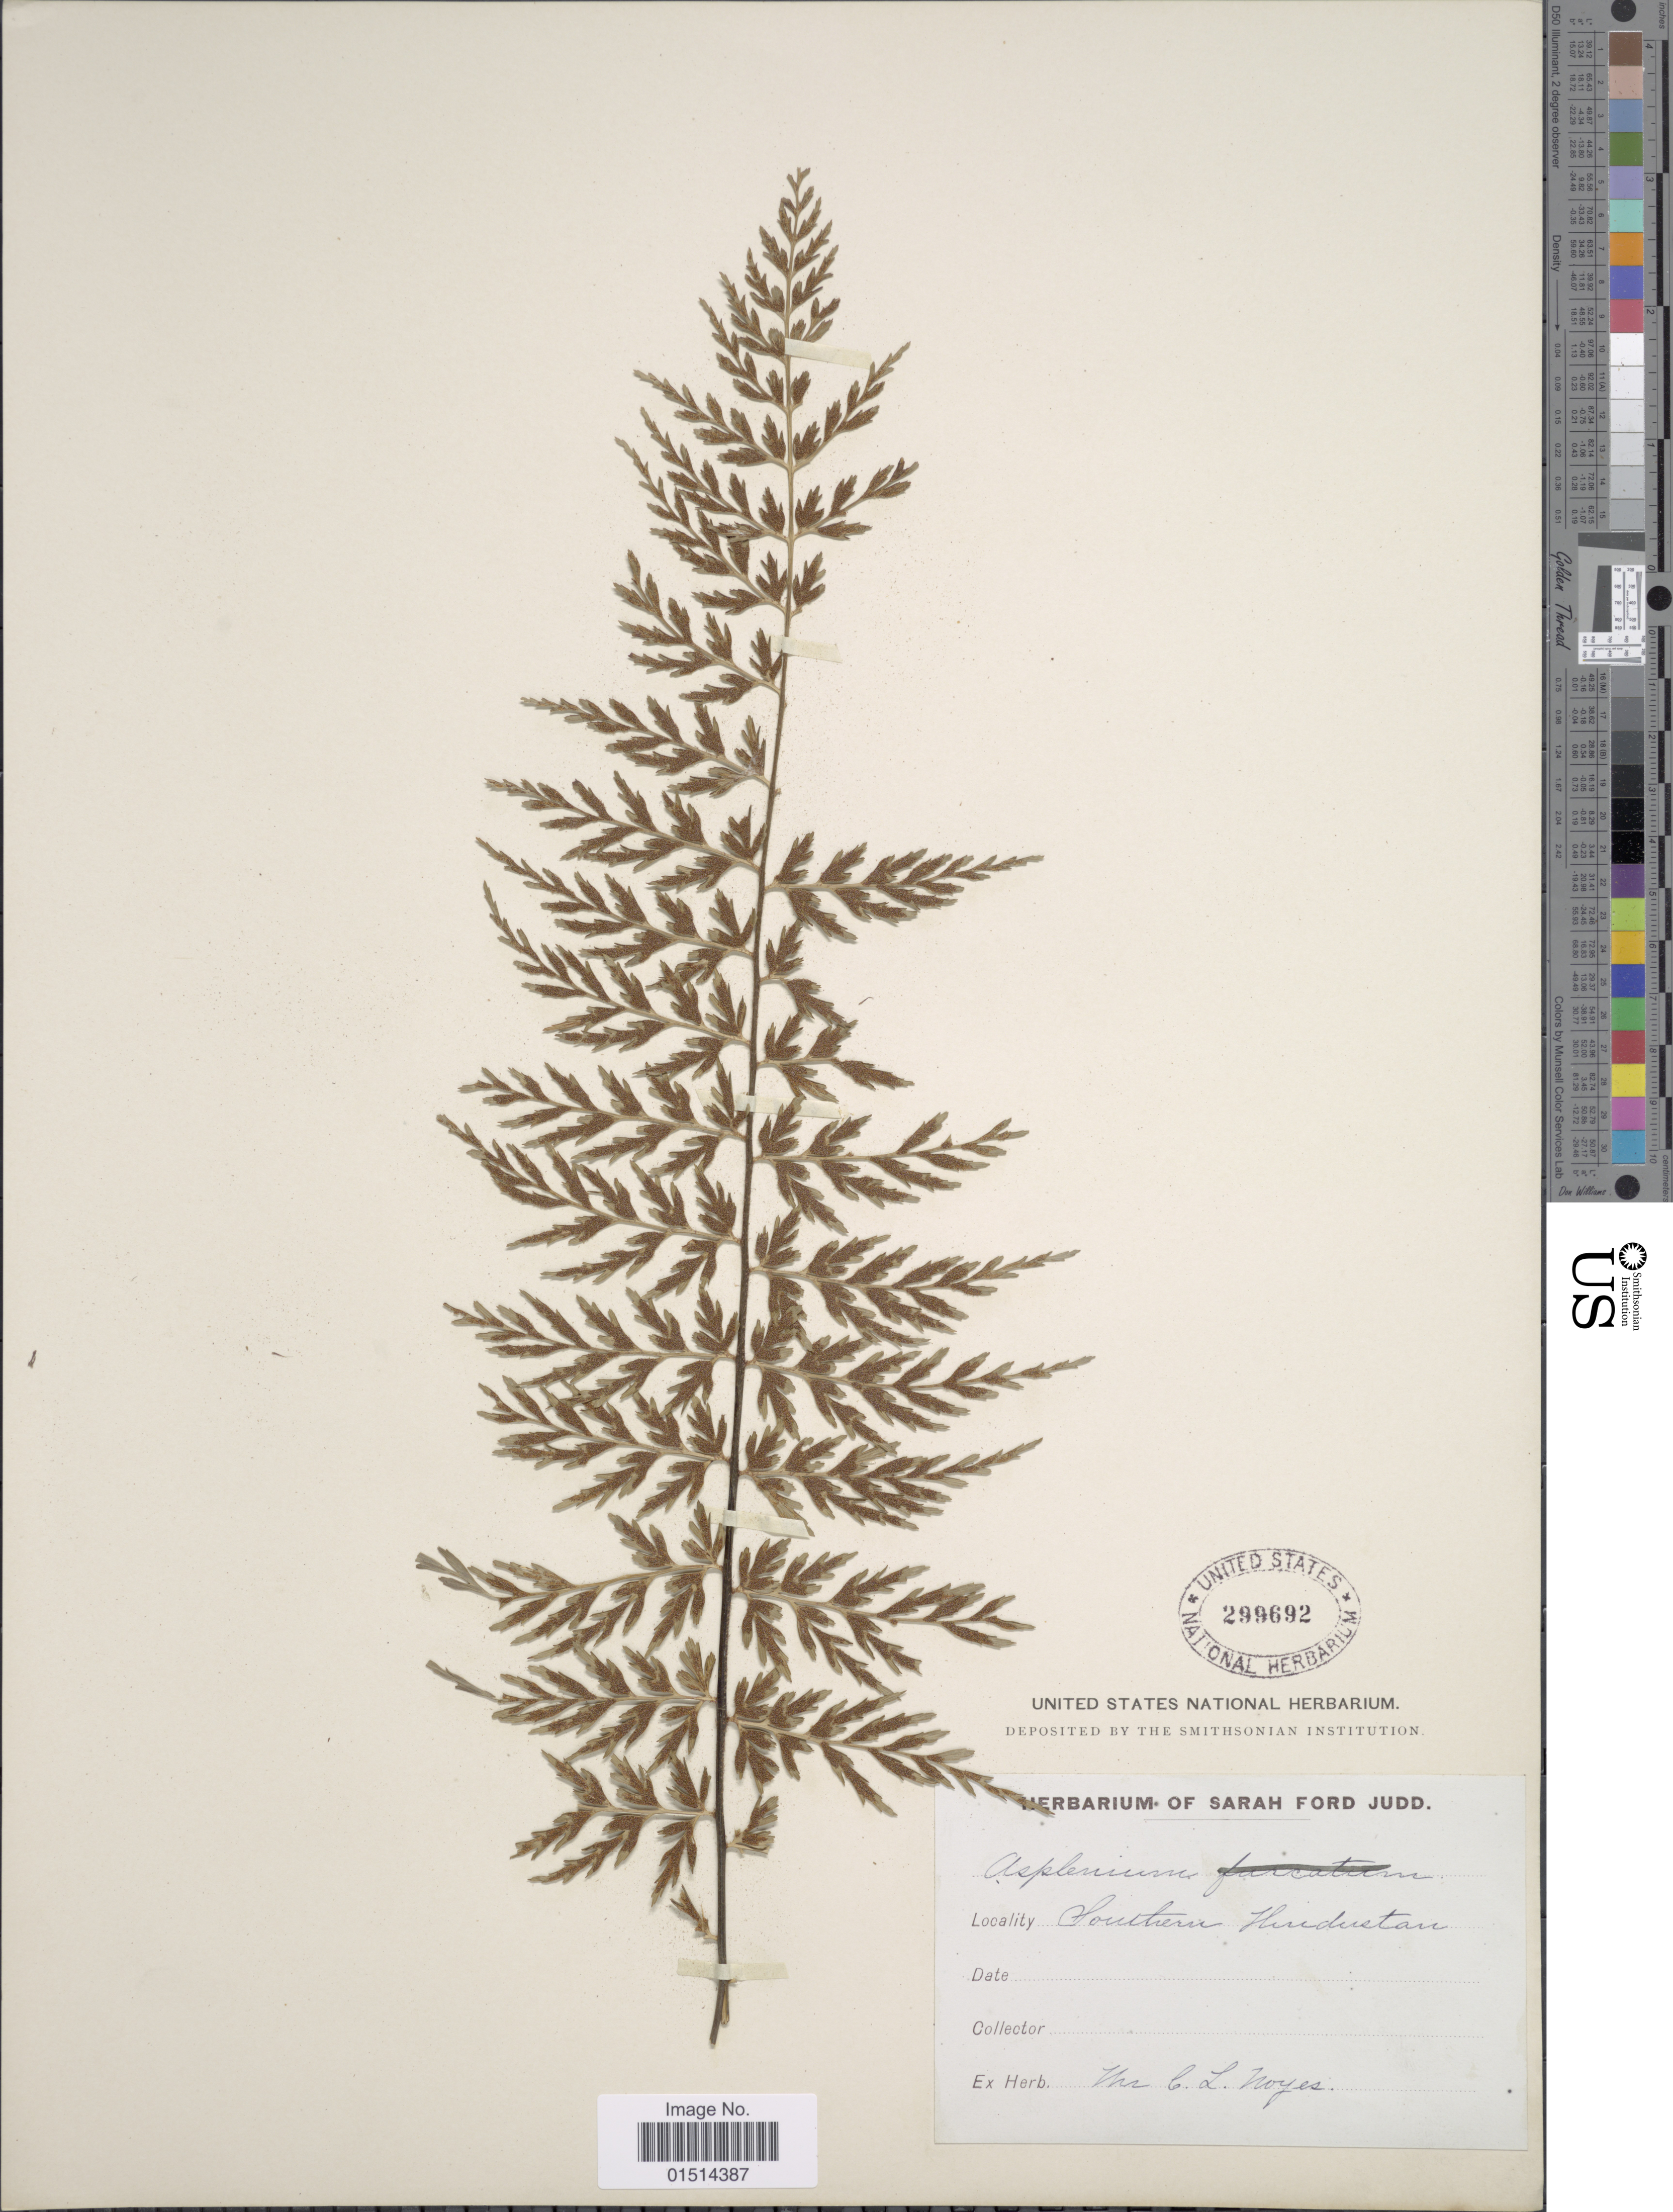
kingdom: Plantae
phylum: Tracheophyta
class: Polypodiopsida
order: Polypodiales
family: Aspleniaceae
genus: Asplenium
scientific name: Asplenium aethiopicum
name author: (Burm. f.) Bech.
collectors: ex herb. C. L. Noyes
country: India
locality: Southern Hindustan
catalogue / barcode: US 299692